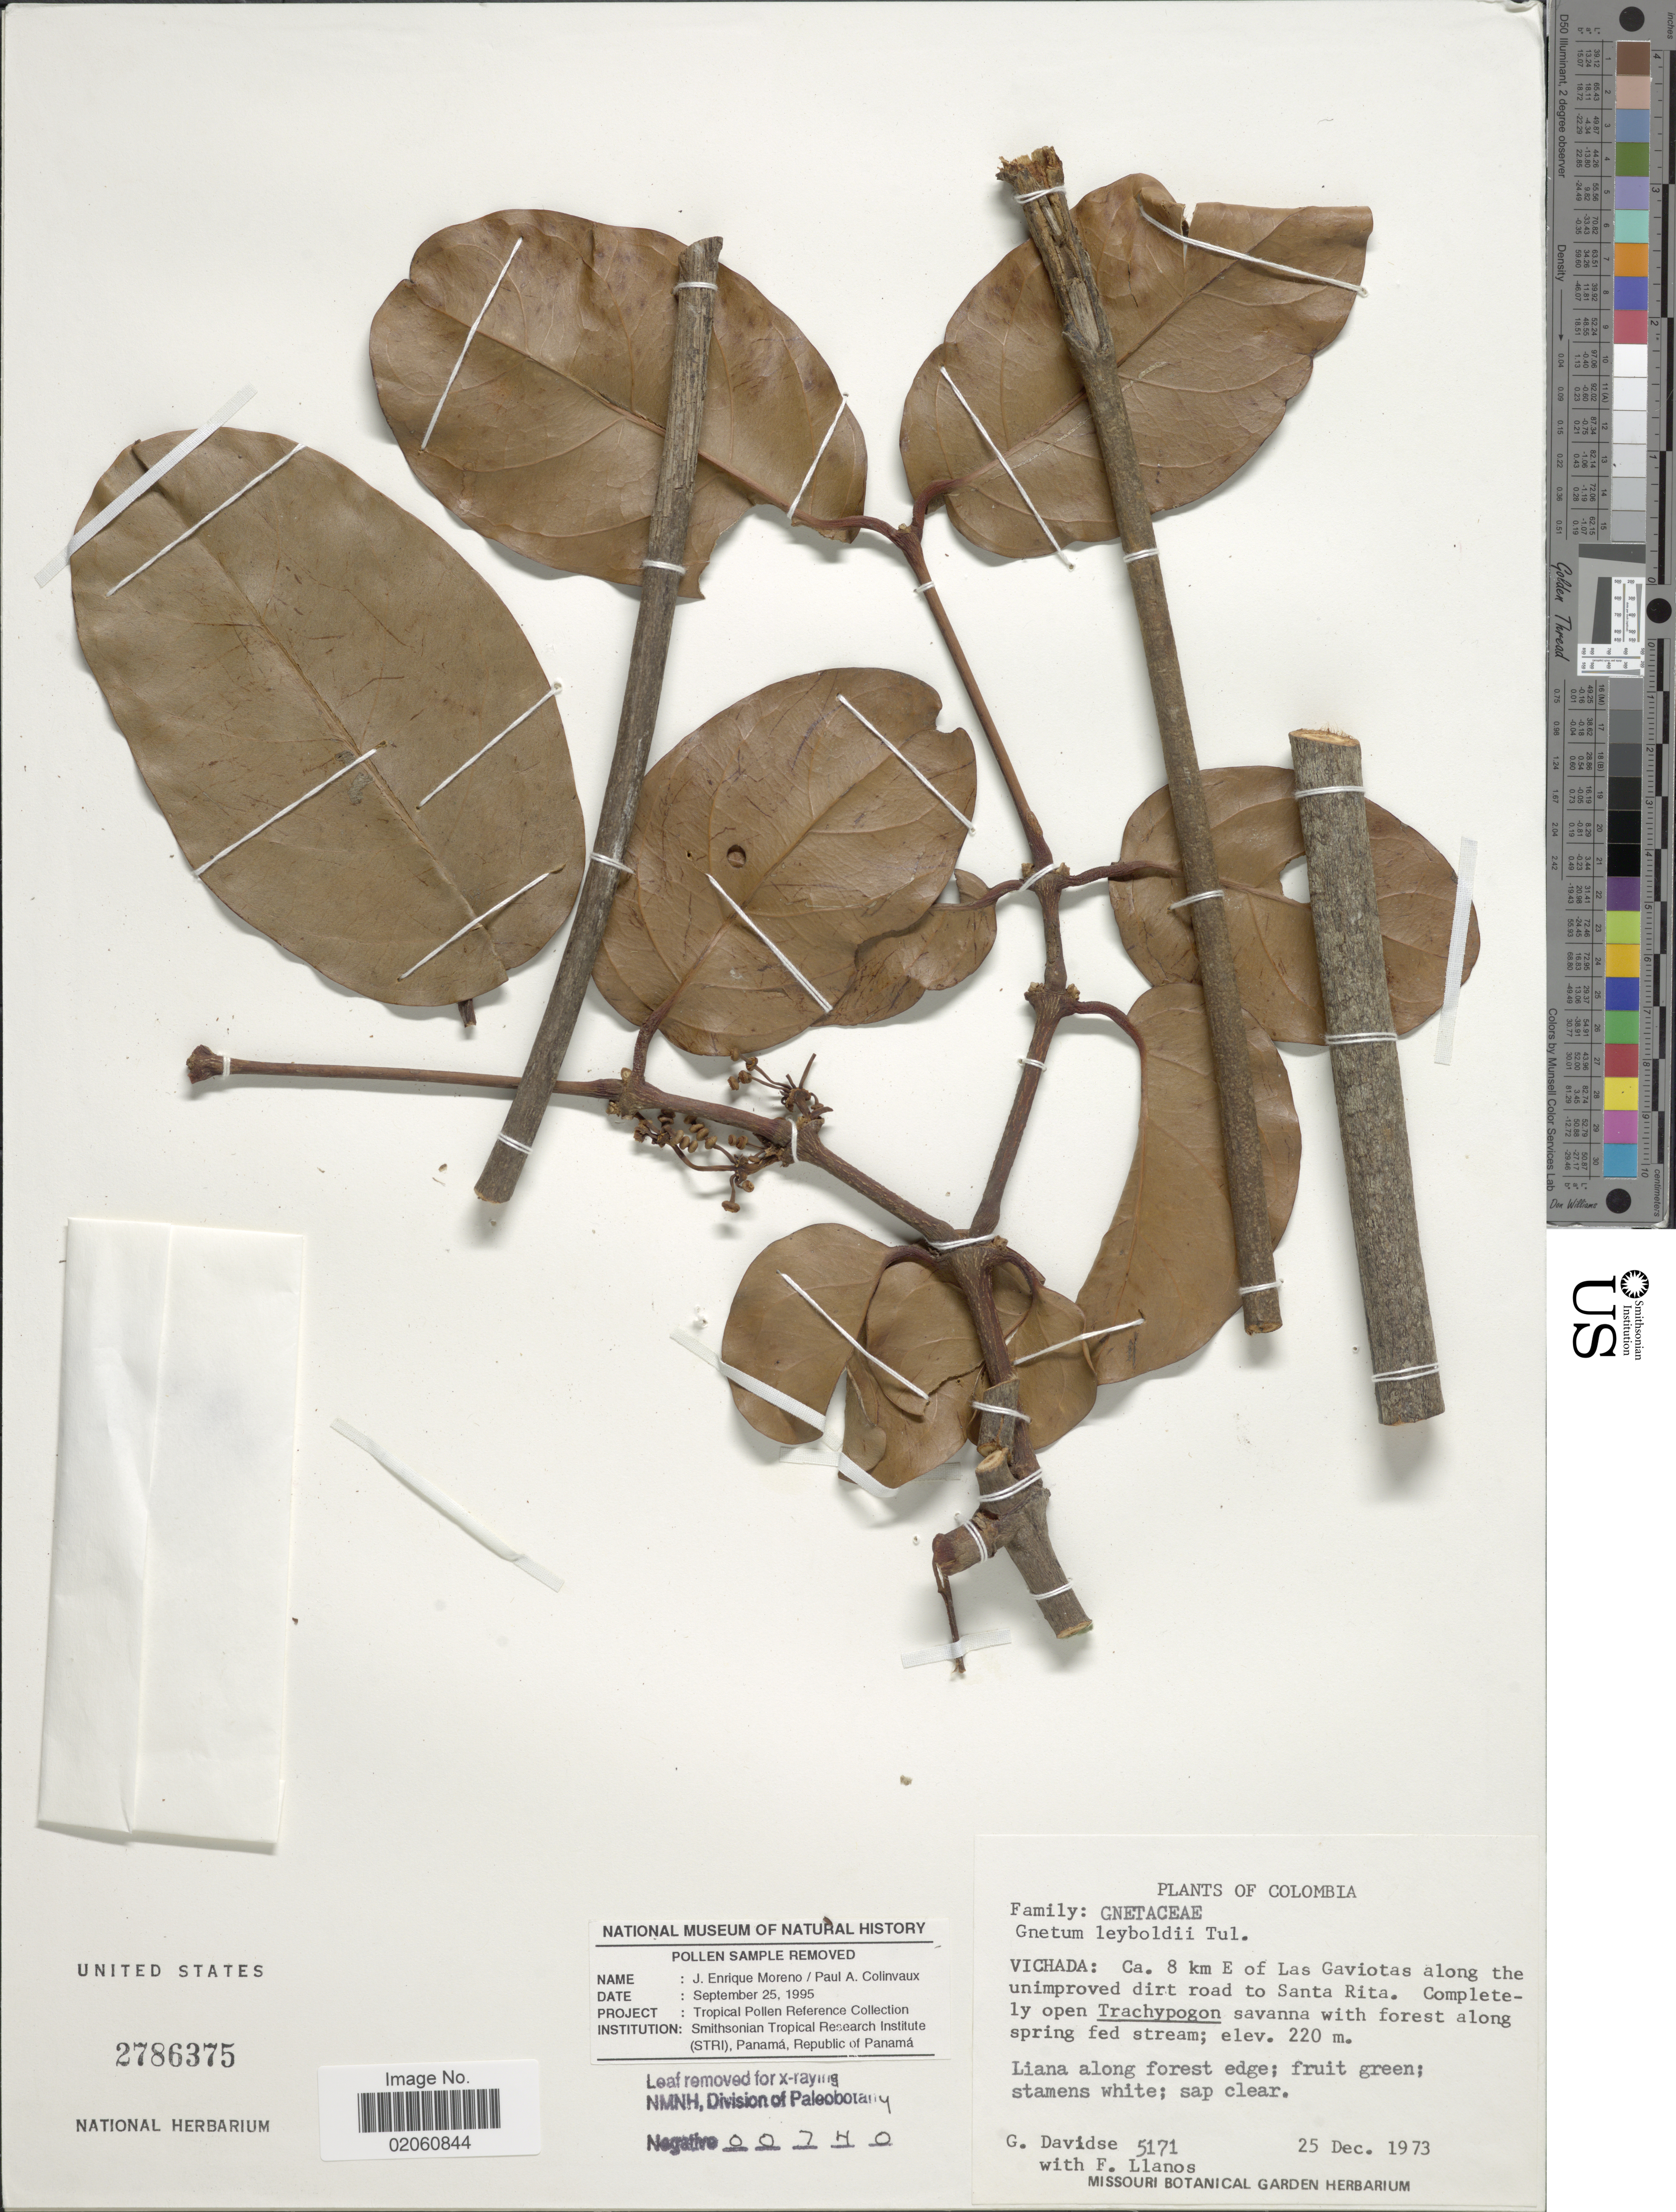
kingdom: Plantae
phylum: Tracheophyta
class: Gnetopsida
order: Gnetales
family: Gnetaceae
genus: Gnetum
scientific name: Gnetum leyboldii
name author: Tul.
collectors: G. Davidse & F. Llanos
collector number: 5171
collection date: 1973-12-25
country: Colombia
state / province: Vichada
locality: Ca. 8 km E of Las Gaviotas along the unimproved dirt road to Santa Rita. Completely open Trachypogon savanna with forest along spring fed stream, Liana along forest edge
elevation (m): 220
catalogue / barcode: US 2786375